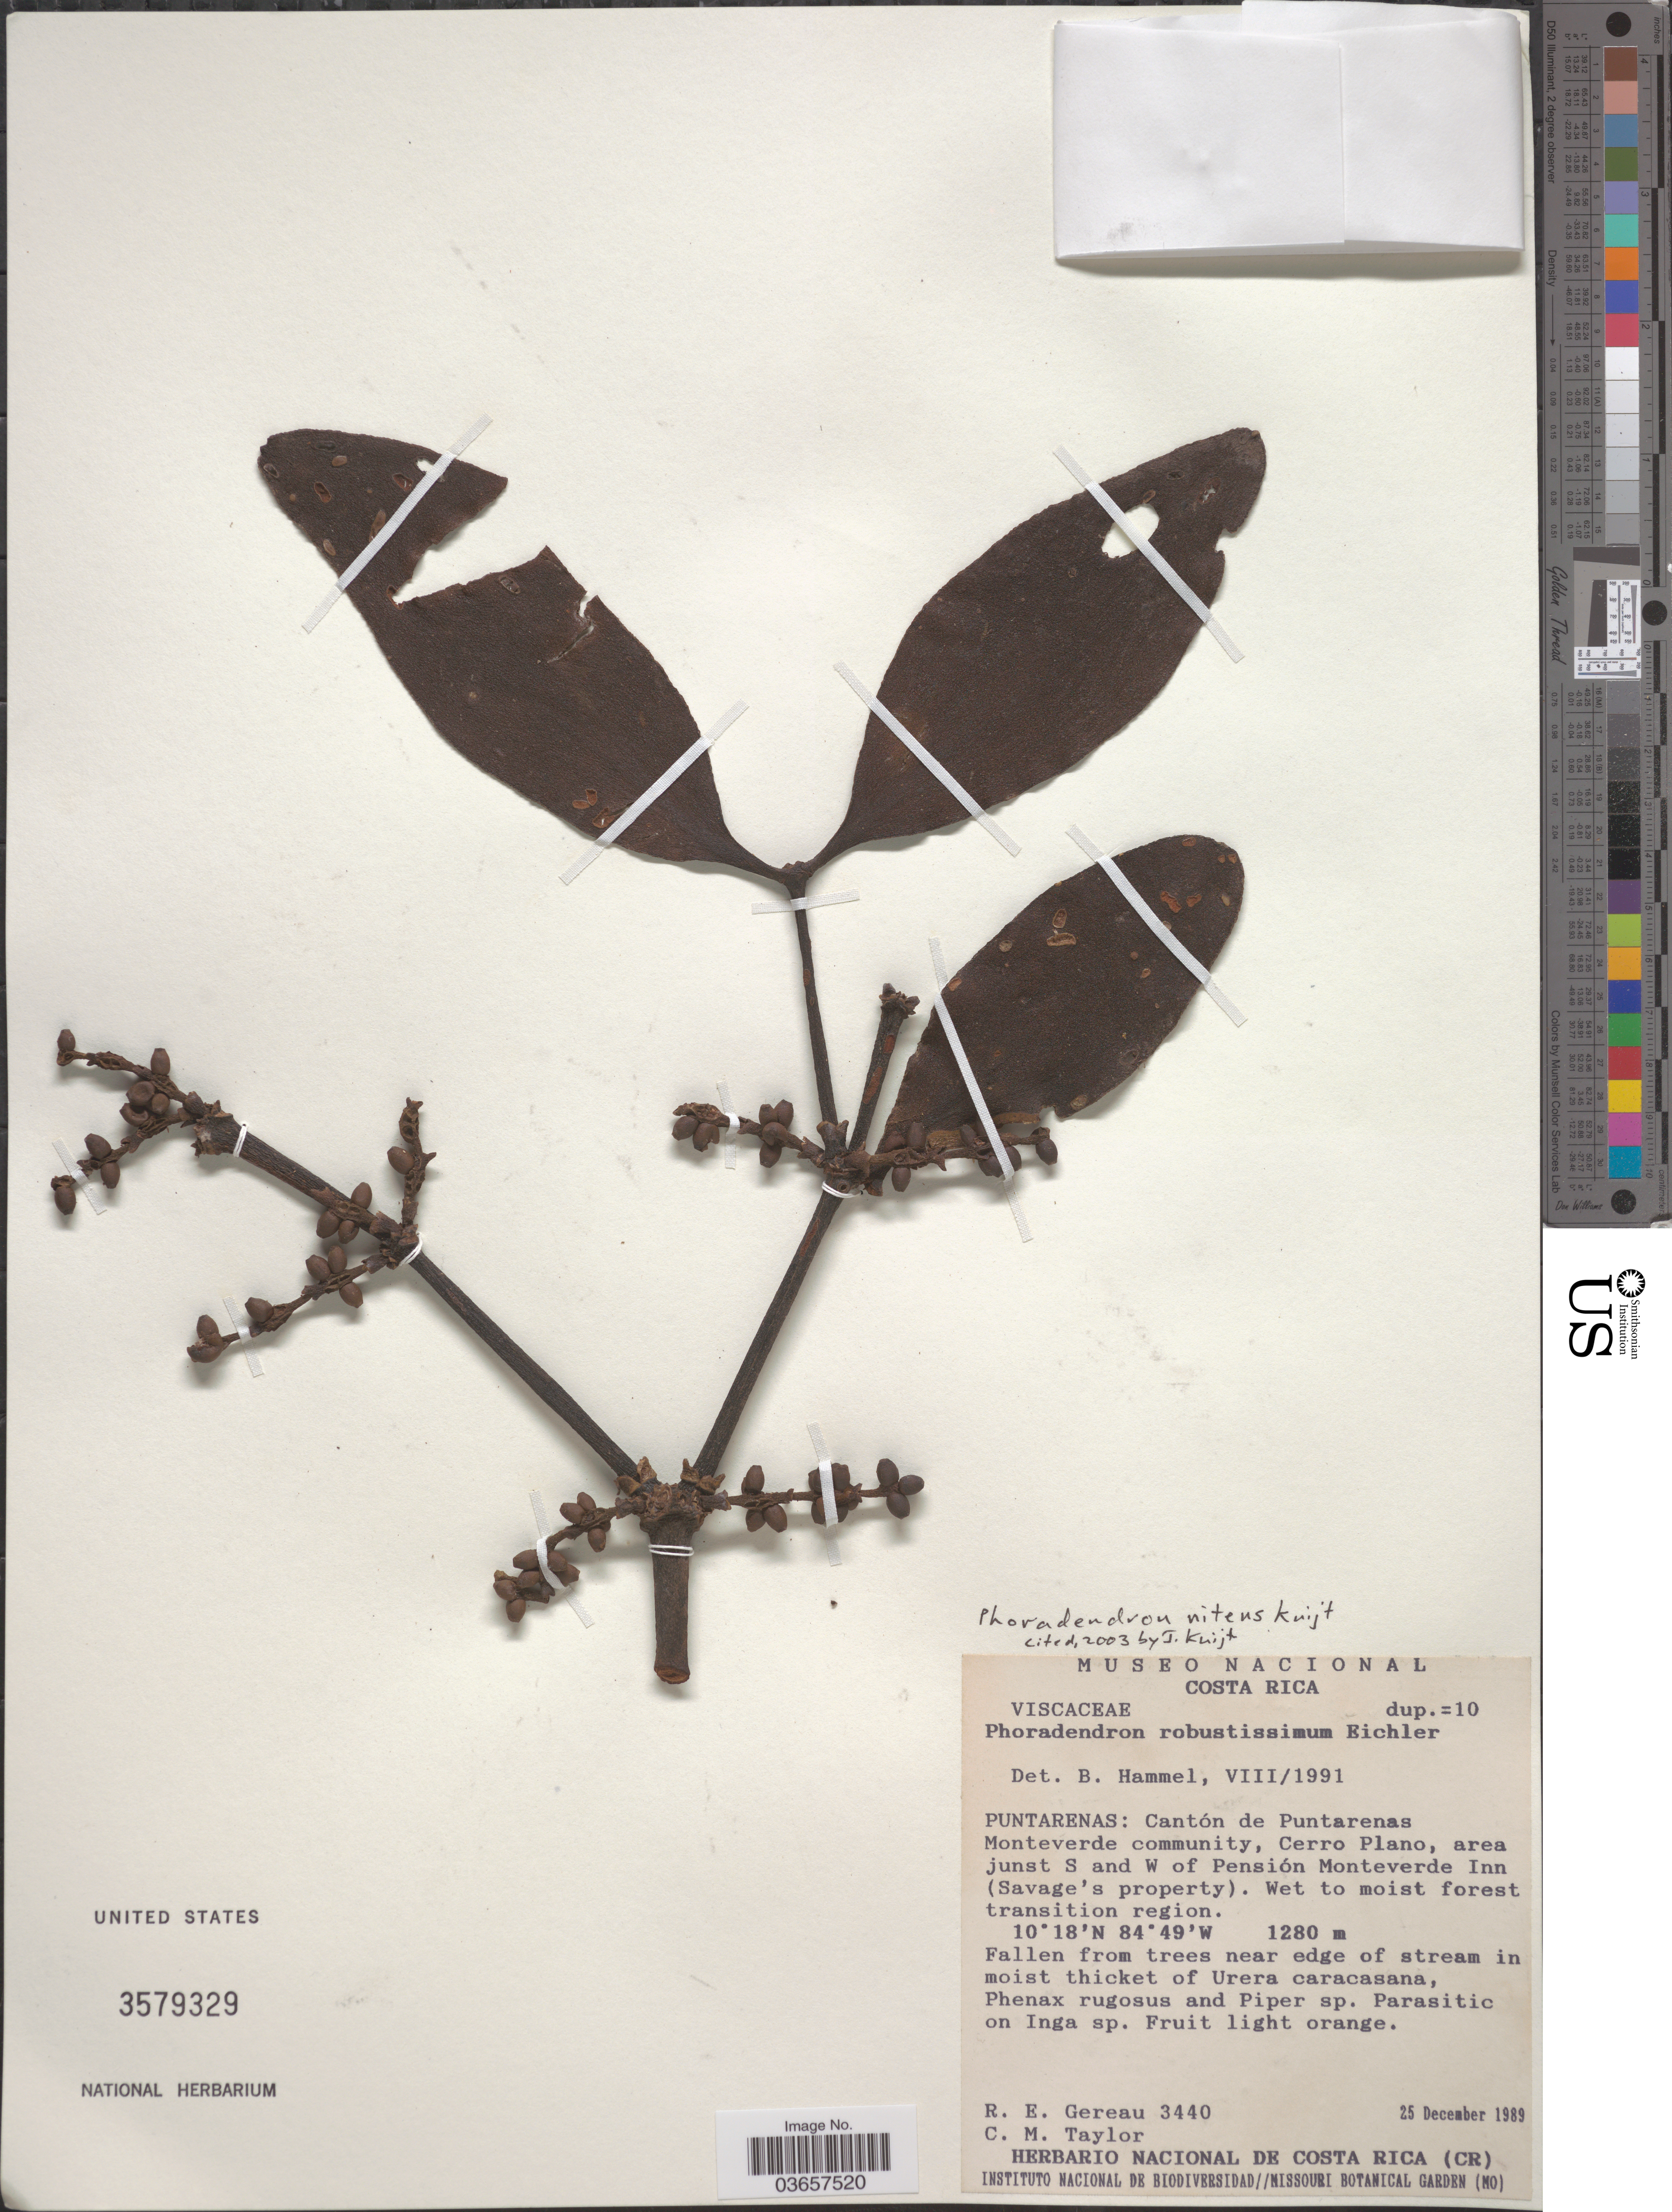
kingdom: Plantae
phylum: Tracheophyta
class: Magnoliopsida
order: Santalales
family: Viscaceae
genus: Phoradendron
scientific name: Phoradendron nitens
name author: Kuijt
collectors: R. Gereau & C. M. Taylor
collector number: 3440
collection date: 1989-12-25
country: Costa Rica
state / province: Puntarenas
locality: Cantón de Puntarenas Monteverde community, Cerro Plano, area junst S and W of Pensión Monteverde Inn (Savage's property).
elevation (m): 1280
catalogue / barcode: US 3579329